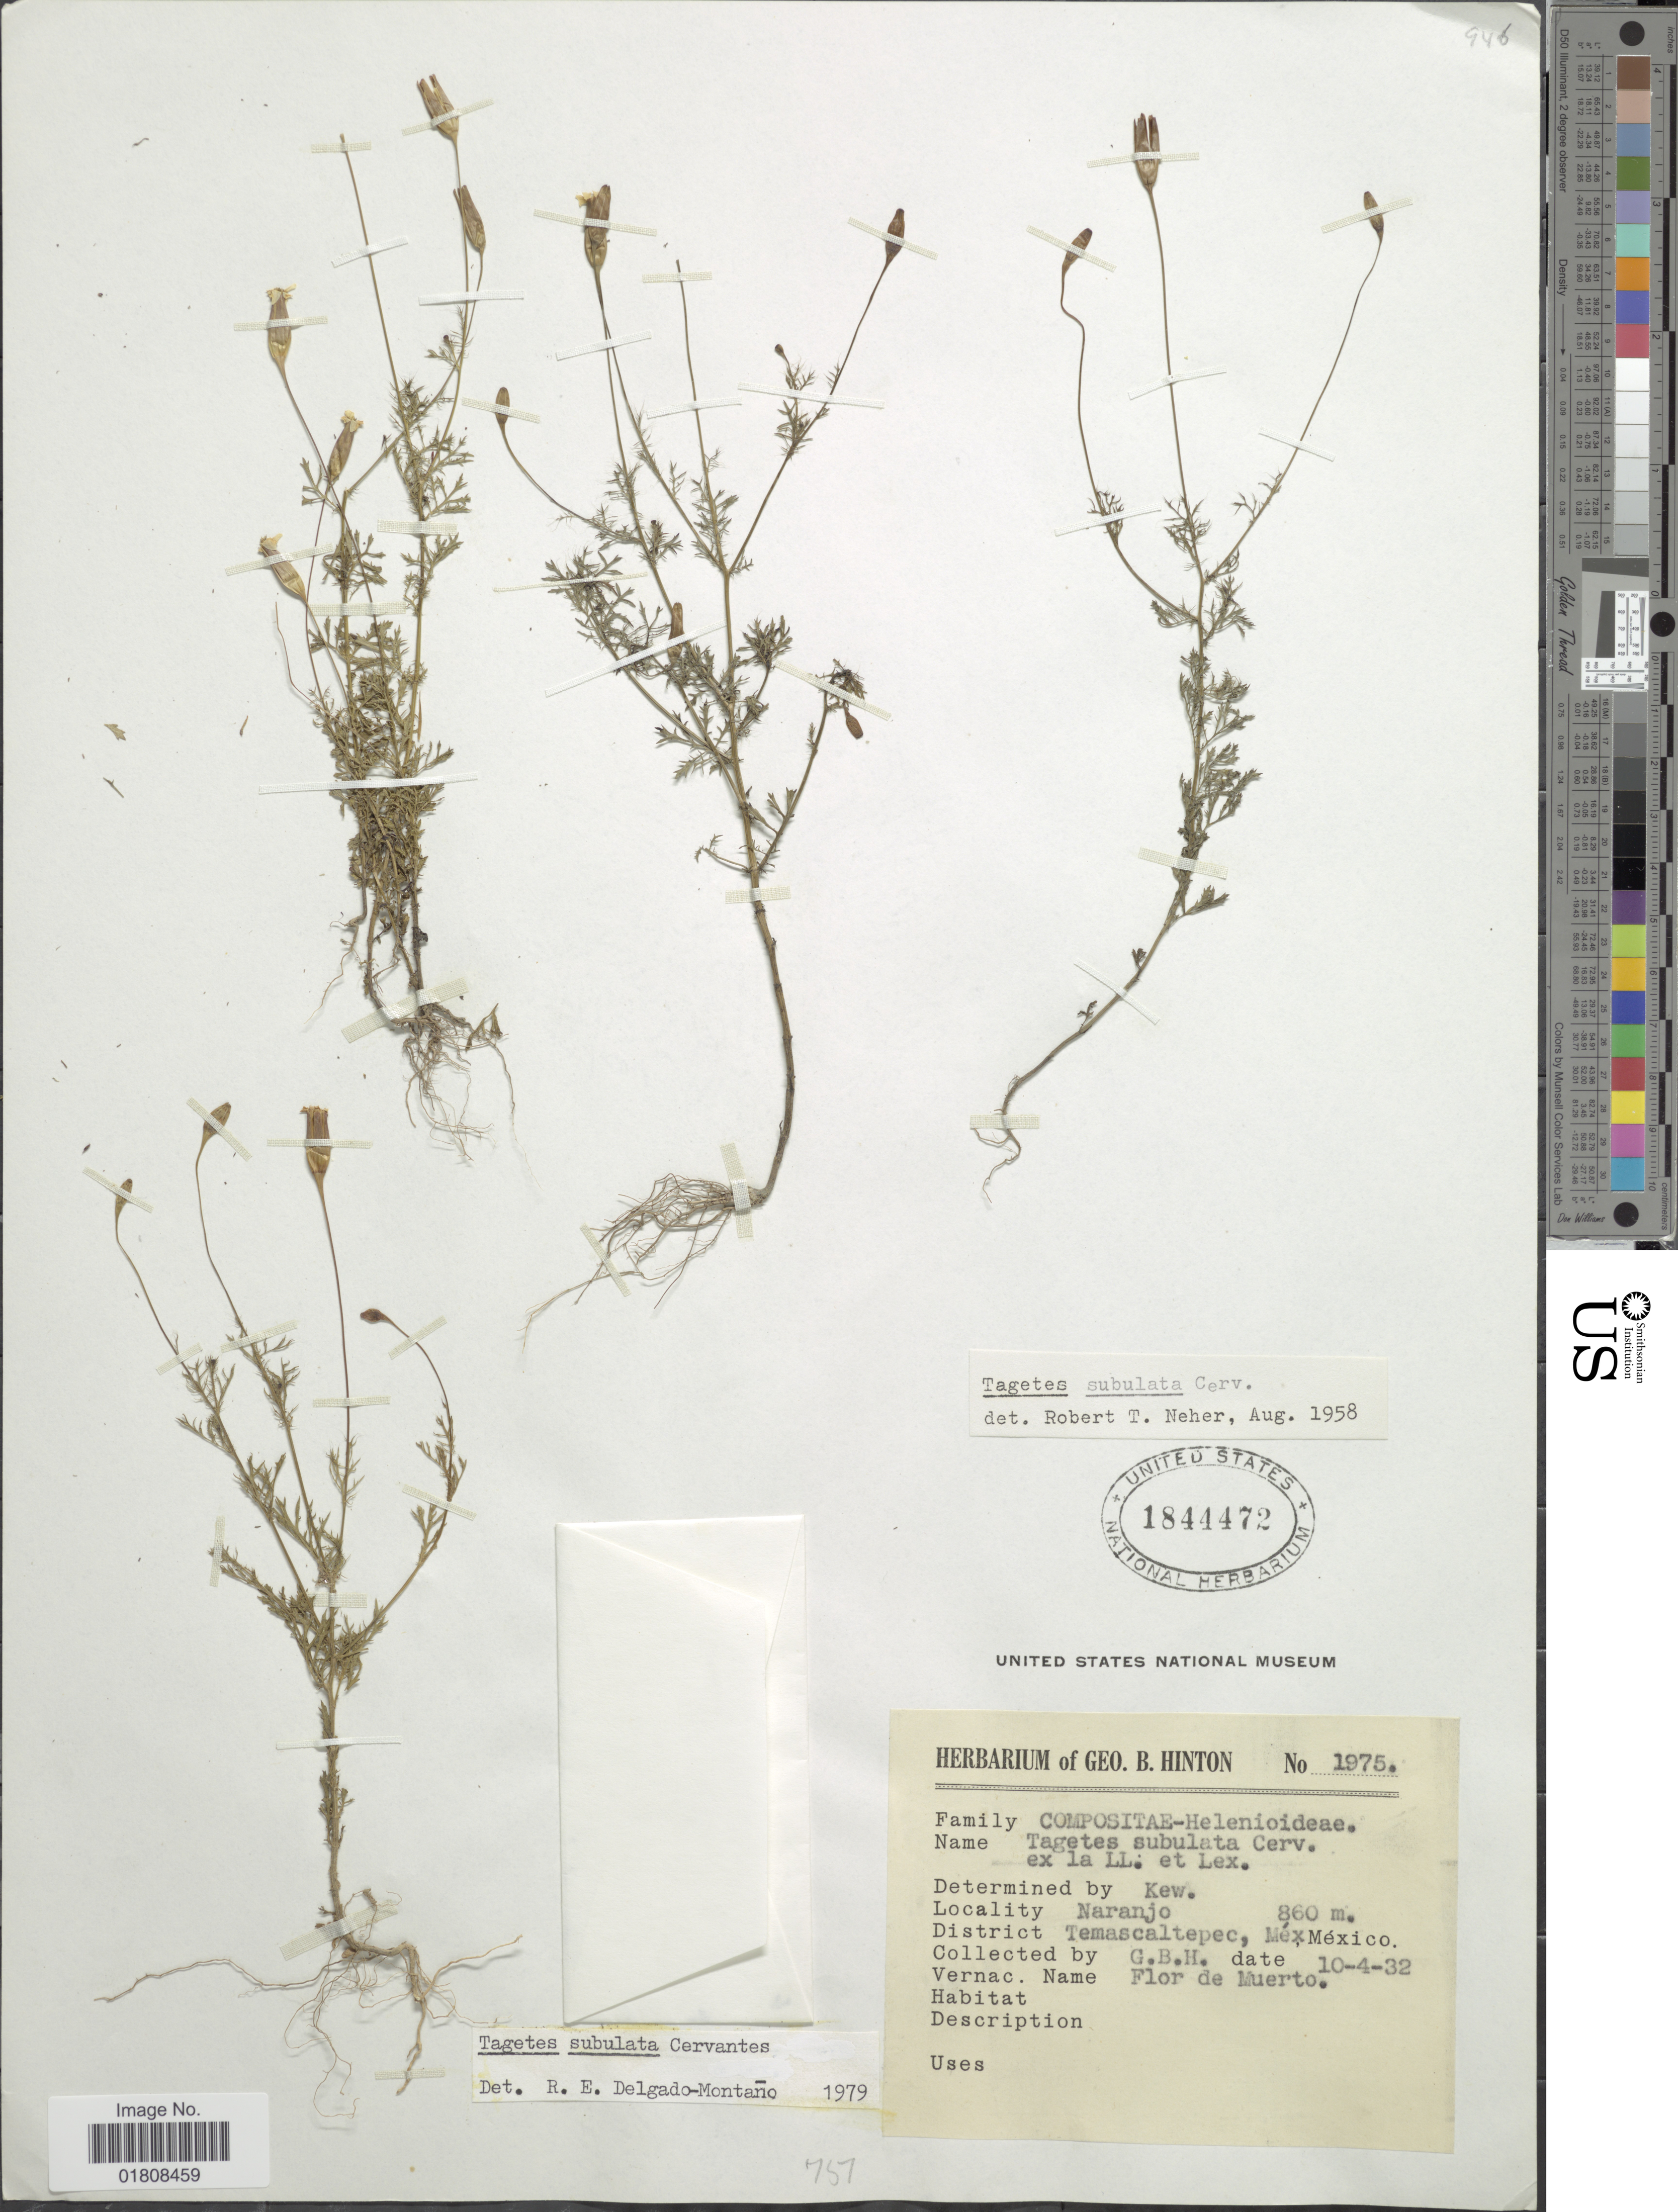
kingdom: Plantae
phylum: Tracheophyta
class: Magnoliopsida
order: Asterales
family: Asteraceae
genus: Tagetes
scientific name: Tagetes subulata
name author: Cerv.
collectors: G. B. Hinton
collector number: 1975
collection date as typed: Transcribed d/m/y: 4/10/32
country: Mexico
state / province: México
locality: Naranjo, District Temascaltepec, Mex.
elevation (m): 860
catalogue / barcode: US 1844472